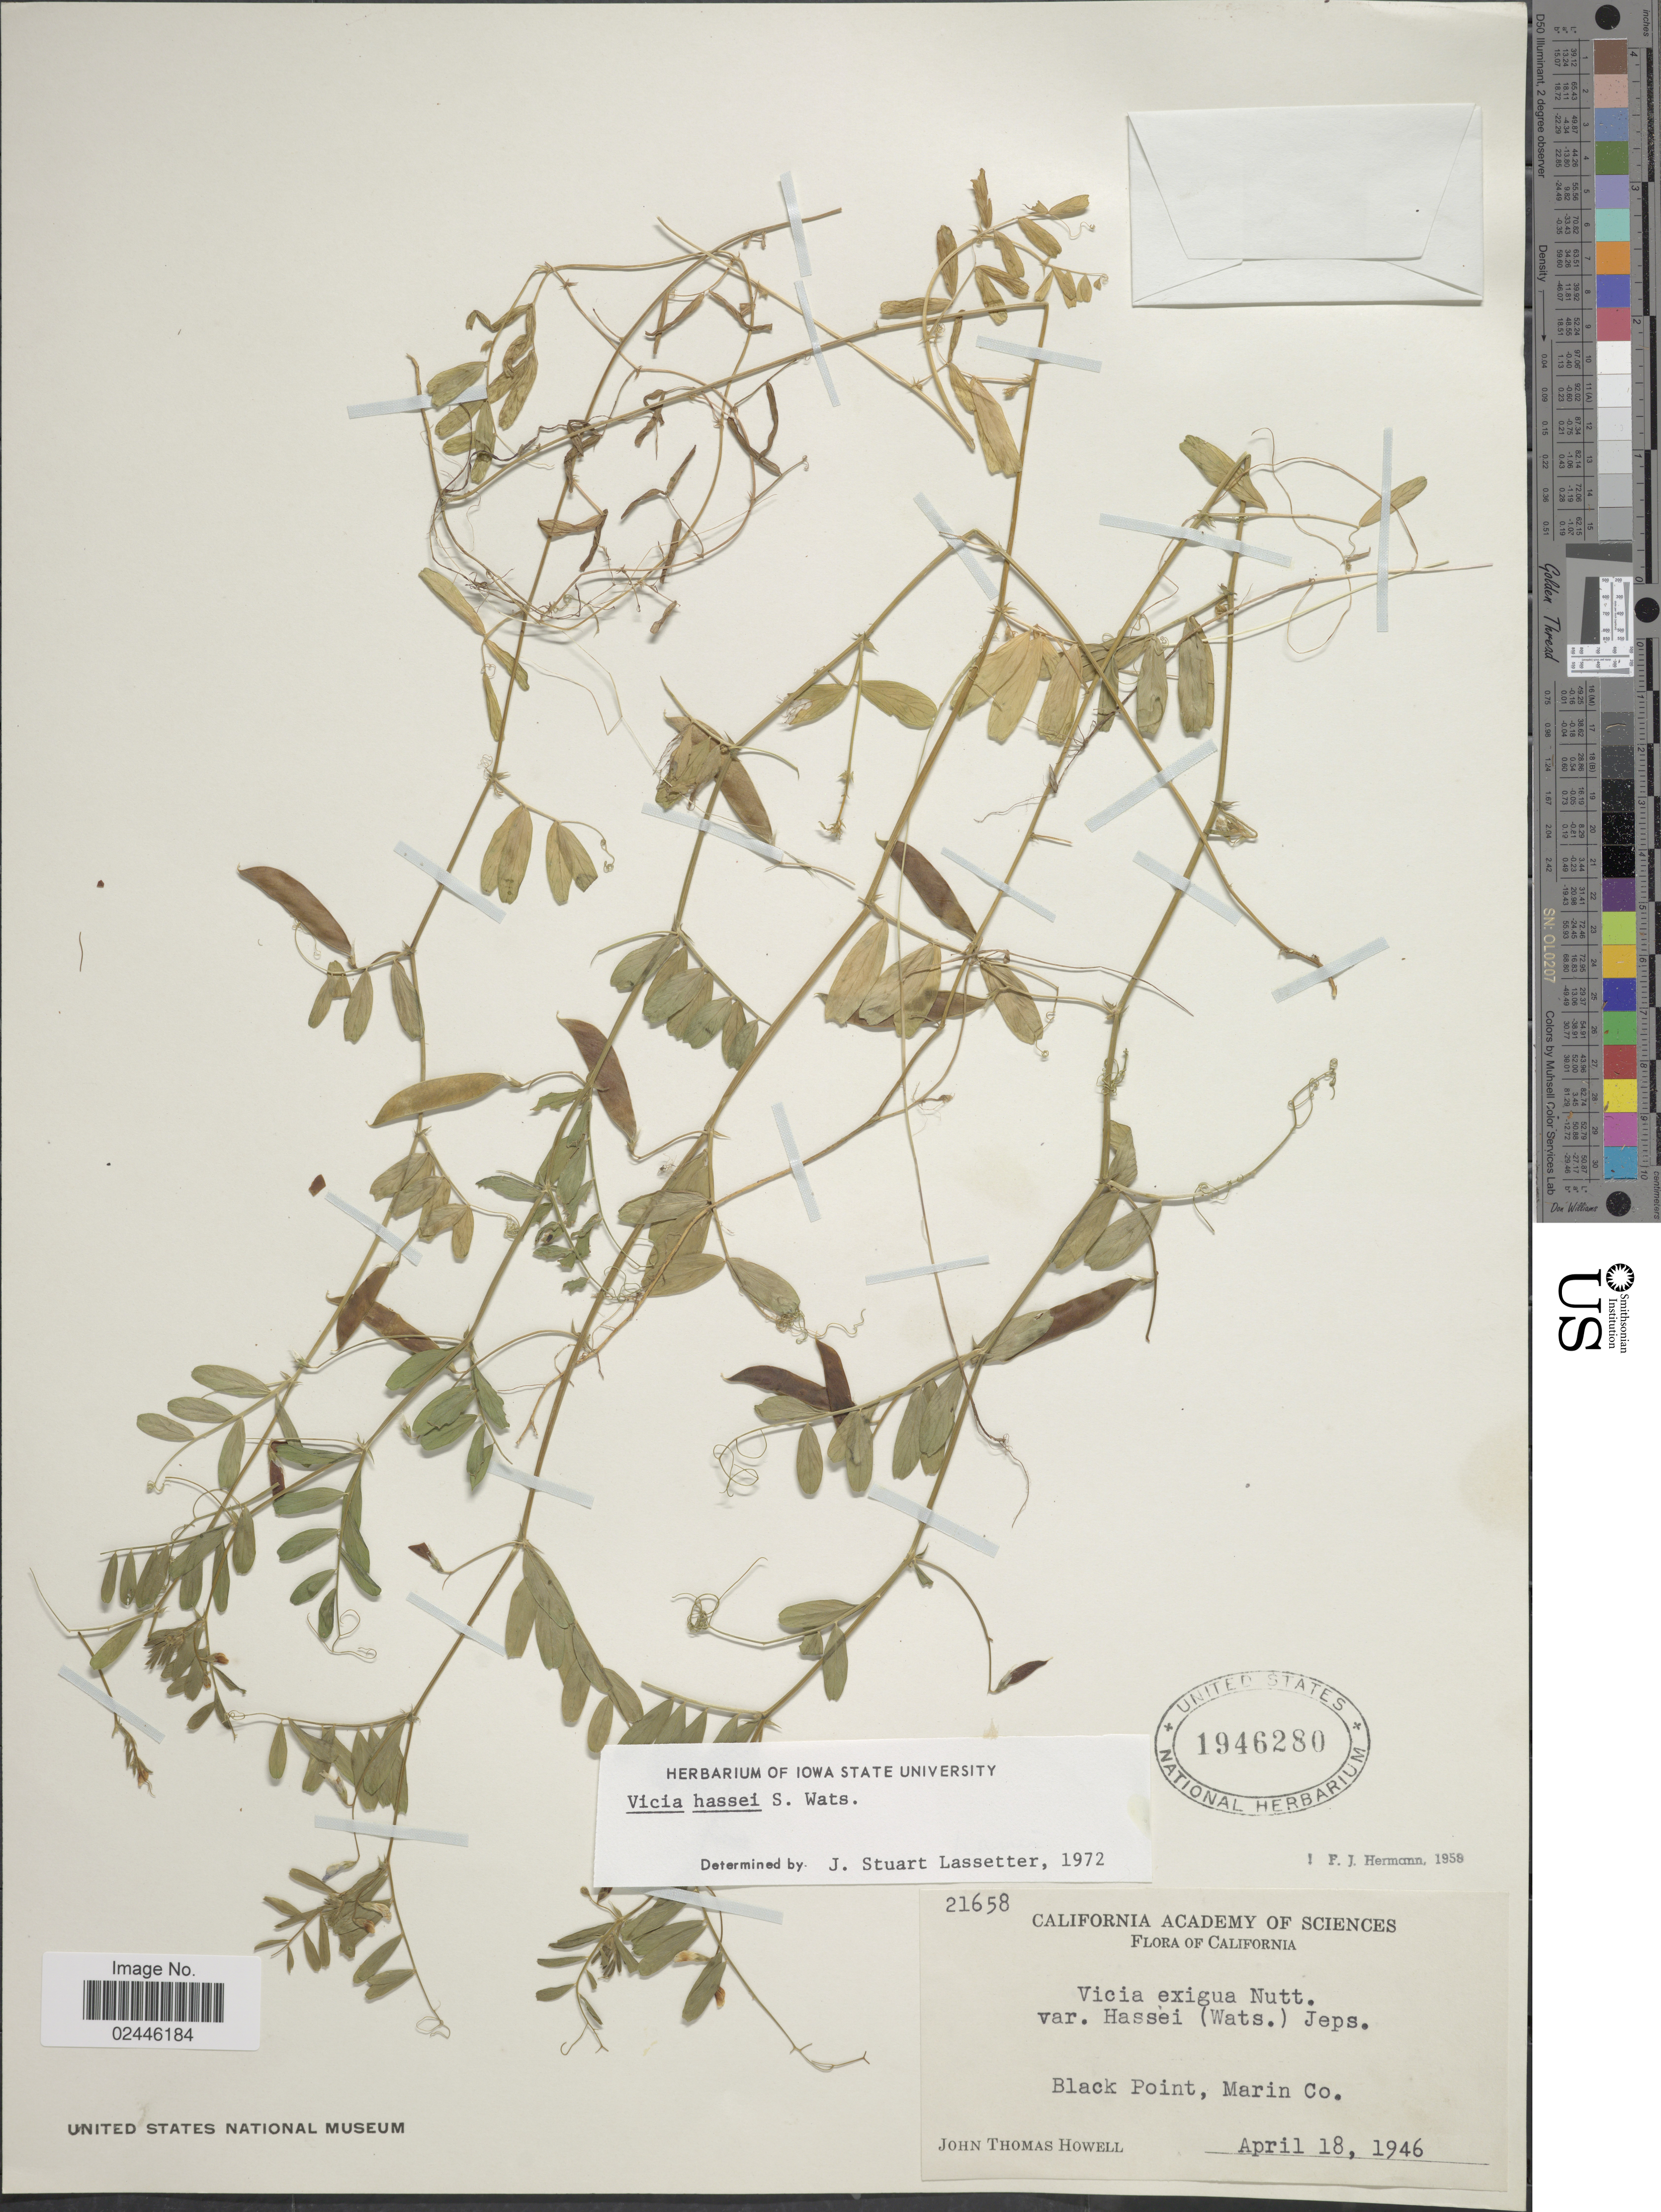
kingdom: Plantae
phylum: Tracheophyta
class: Magnoliopsida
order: Fabales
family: Fabaceae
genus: Vicia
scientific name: Vicia hassei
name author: S. Watson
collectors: J. T. Howell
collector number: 21658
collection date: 1946-04-18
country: United States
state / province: California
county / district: Marin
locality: Black Point, Marin Co.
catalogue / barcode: US 1946280